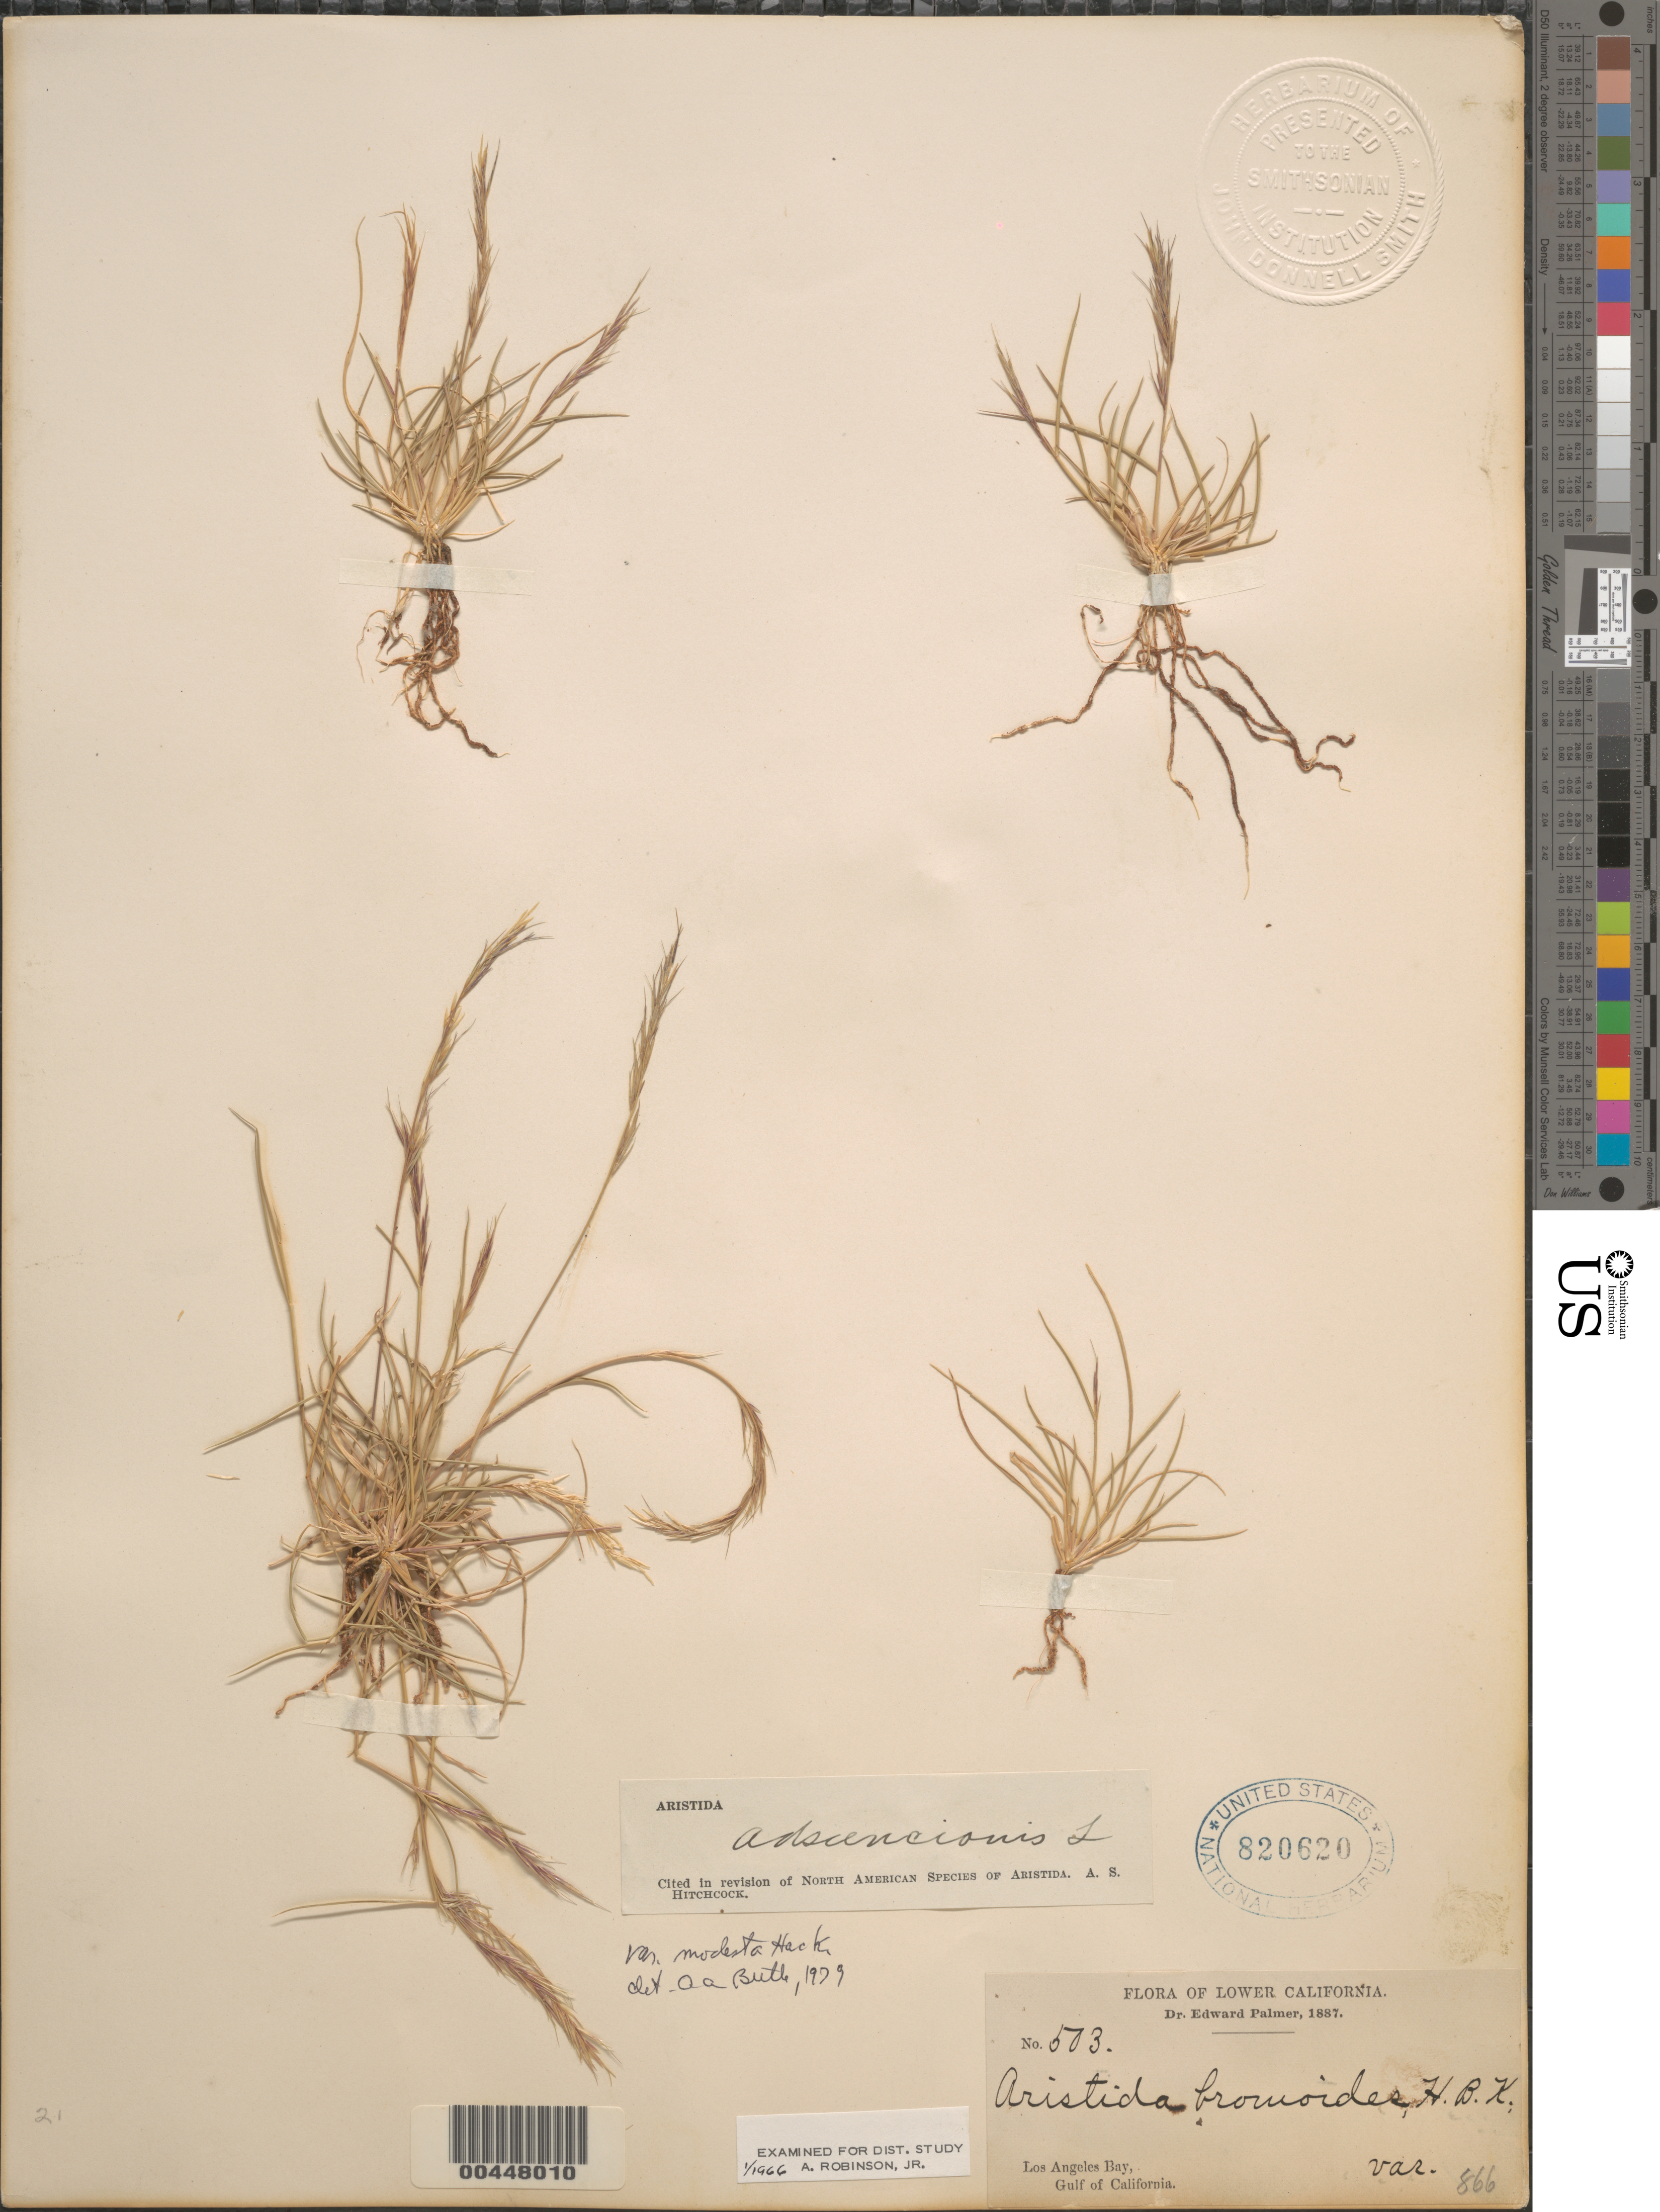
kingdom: Plantae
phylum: Tracheophyta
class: Liliopsida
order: Poales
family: Poaceae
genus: Aristida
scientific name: Aristida adscensionis var. modesta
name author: Hack. in Stuck.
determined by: Beetle, Alan A.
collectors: E. Palmer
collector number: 503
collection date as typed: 1887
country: Mexico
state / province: Baja California Sur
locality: Los Angles Bay, Gulf of California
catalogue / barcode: US 820620